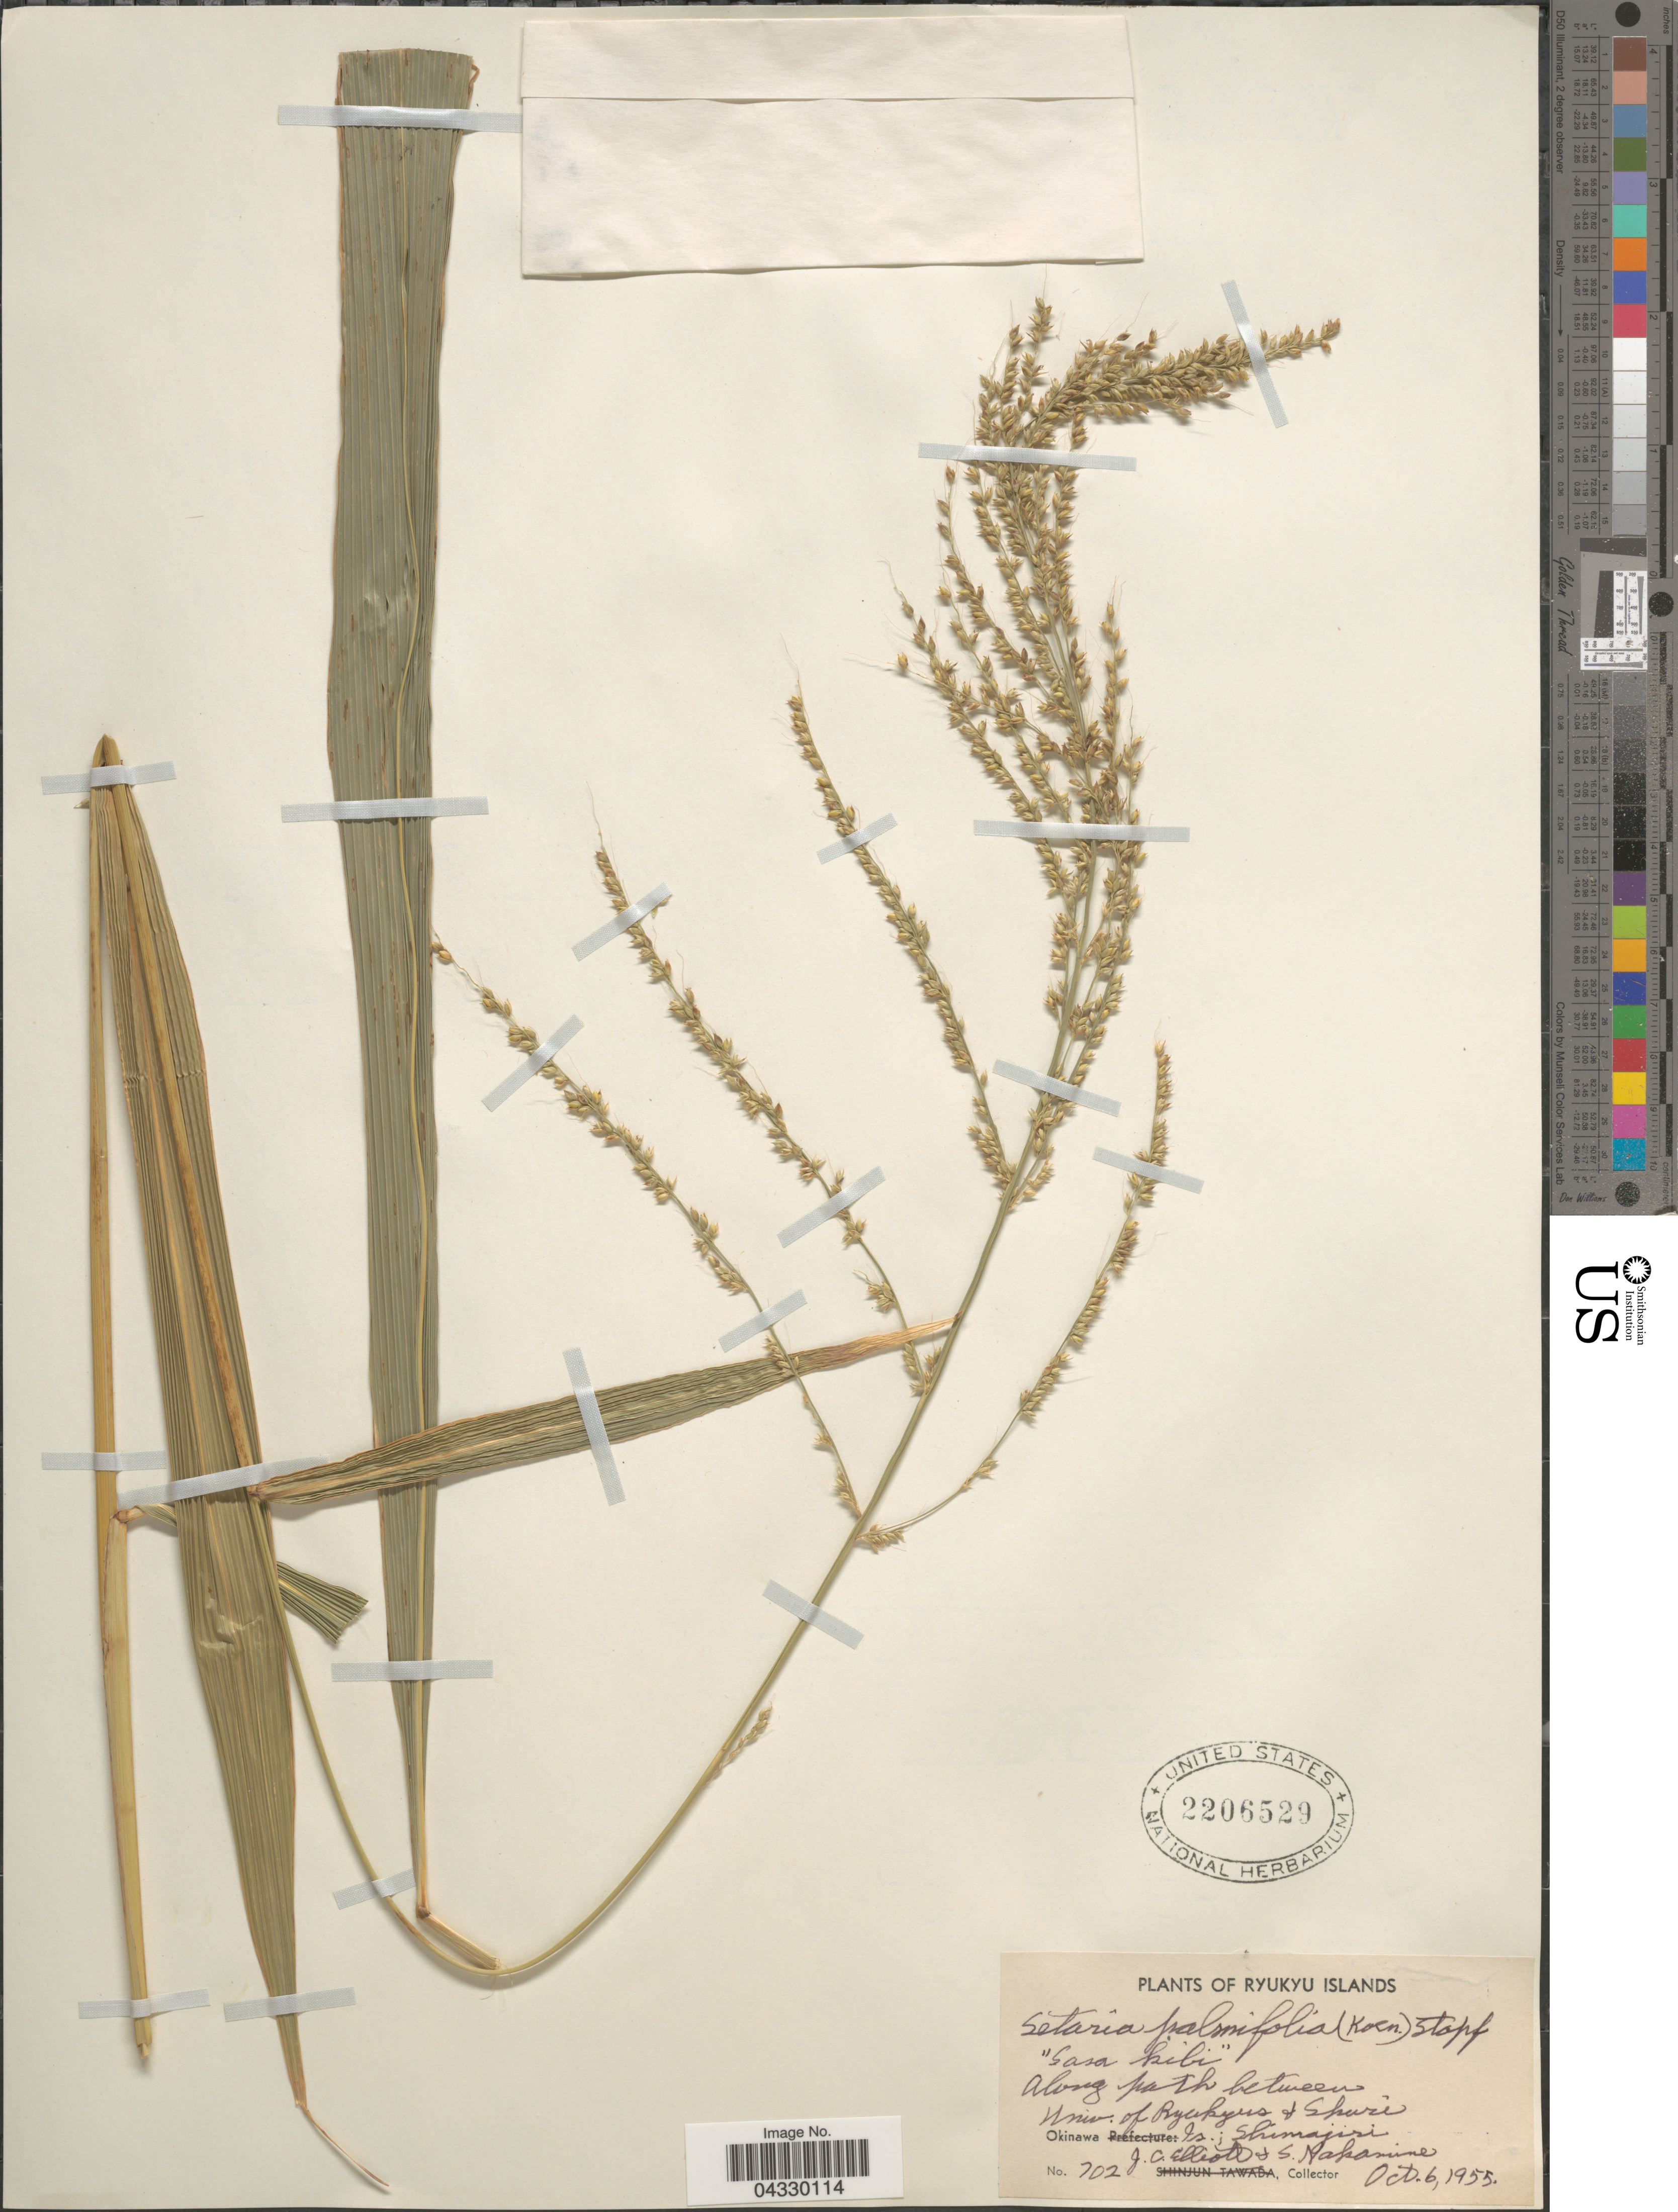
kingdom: Plantae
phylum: Tracheophyta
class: Liliopsida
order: Poales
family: Poaceae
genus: Setaria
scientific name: Setaria palmifolia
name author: (J. Koenig) Stapf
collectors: J. C. Elliott & S. Nakamine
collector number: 702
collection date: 1955-10-06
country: Japan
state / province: Okinawa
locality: Ryukyu Islands. Along path between Univ. of Ryukyus & Shuri. Okinawa Is.: Shimajiri.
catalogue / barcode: US 2206529